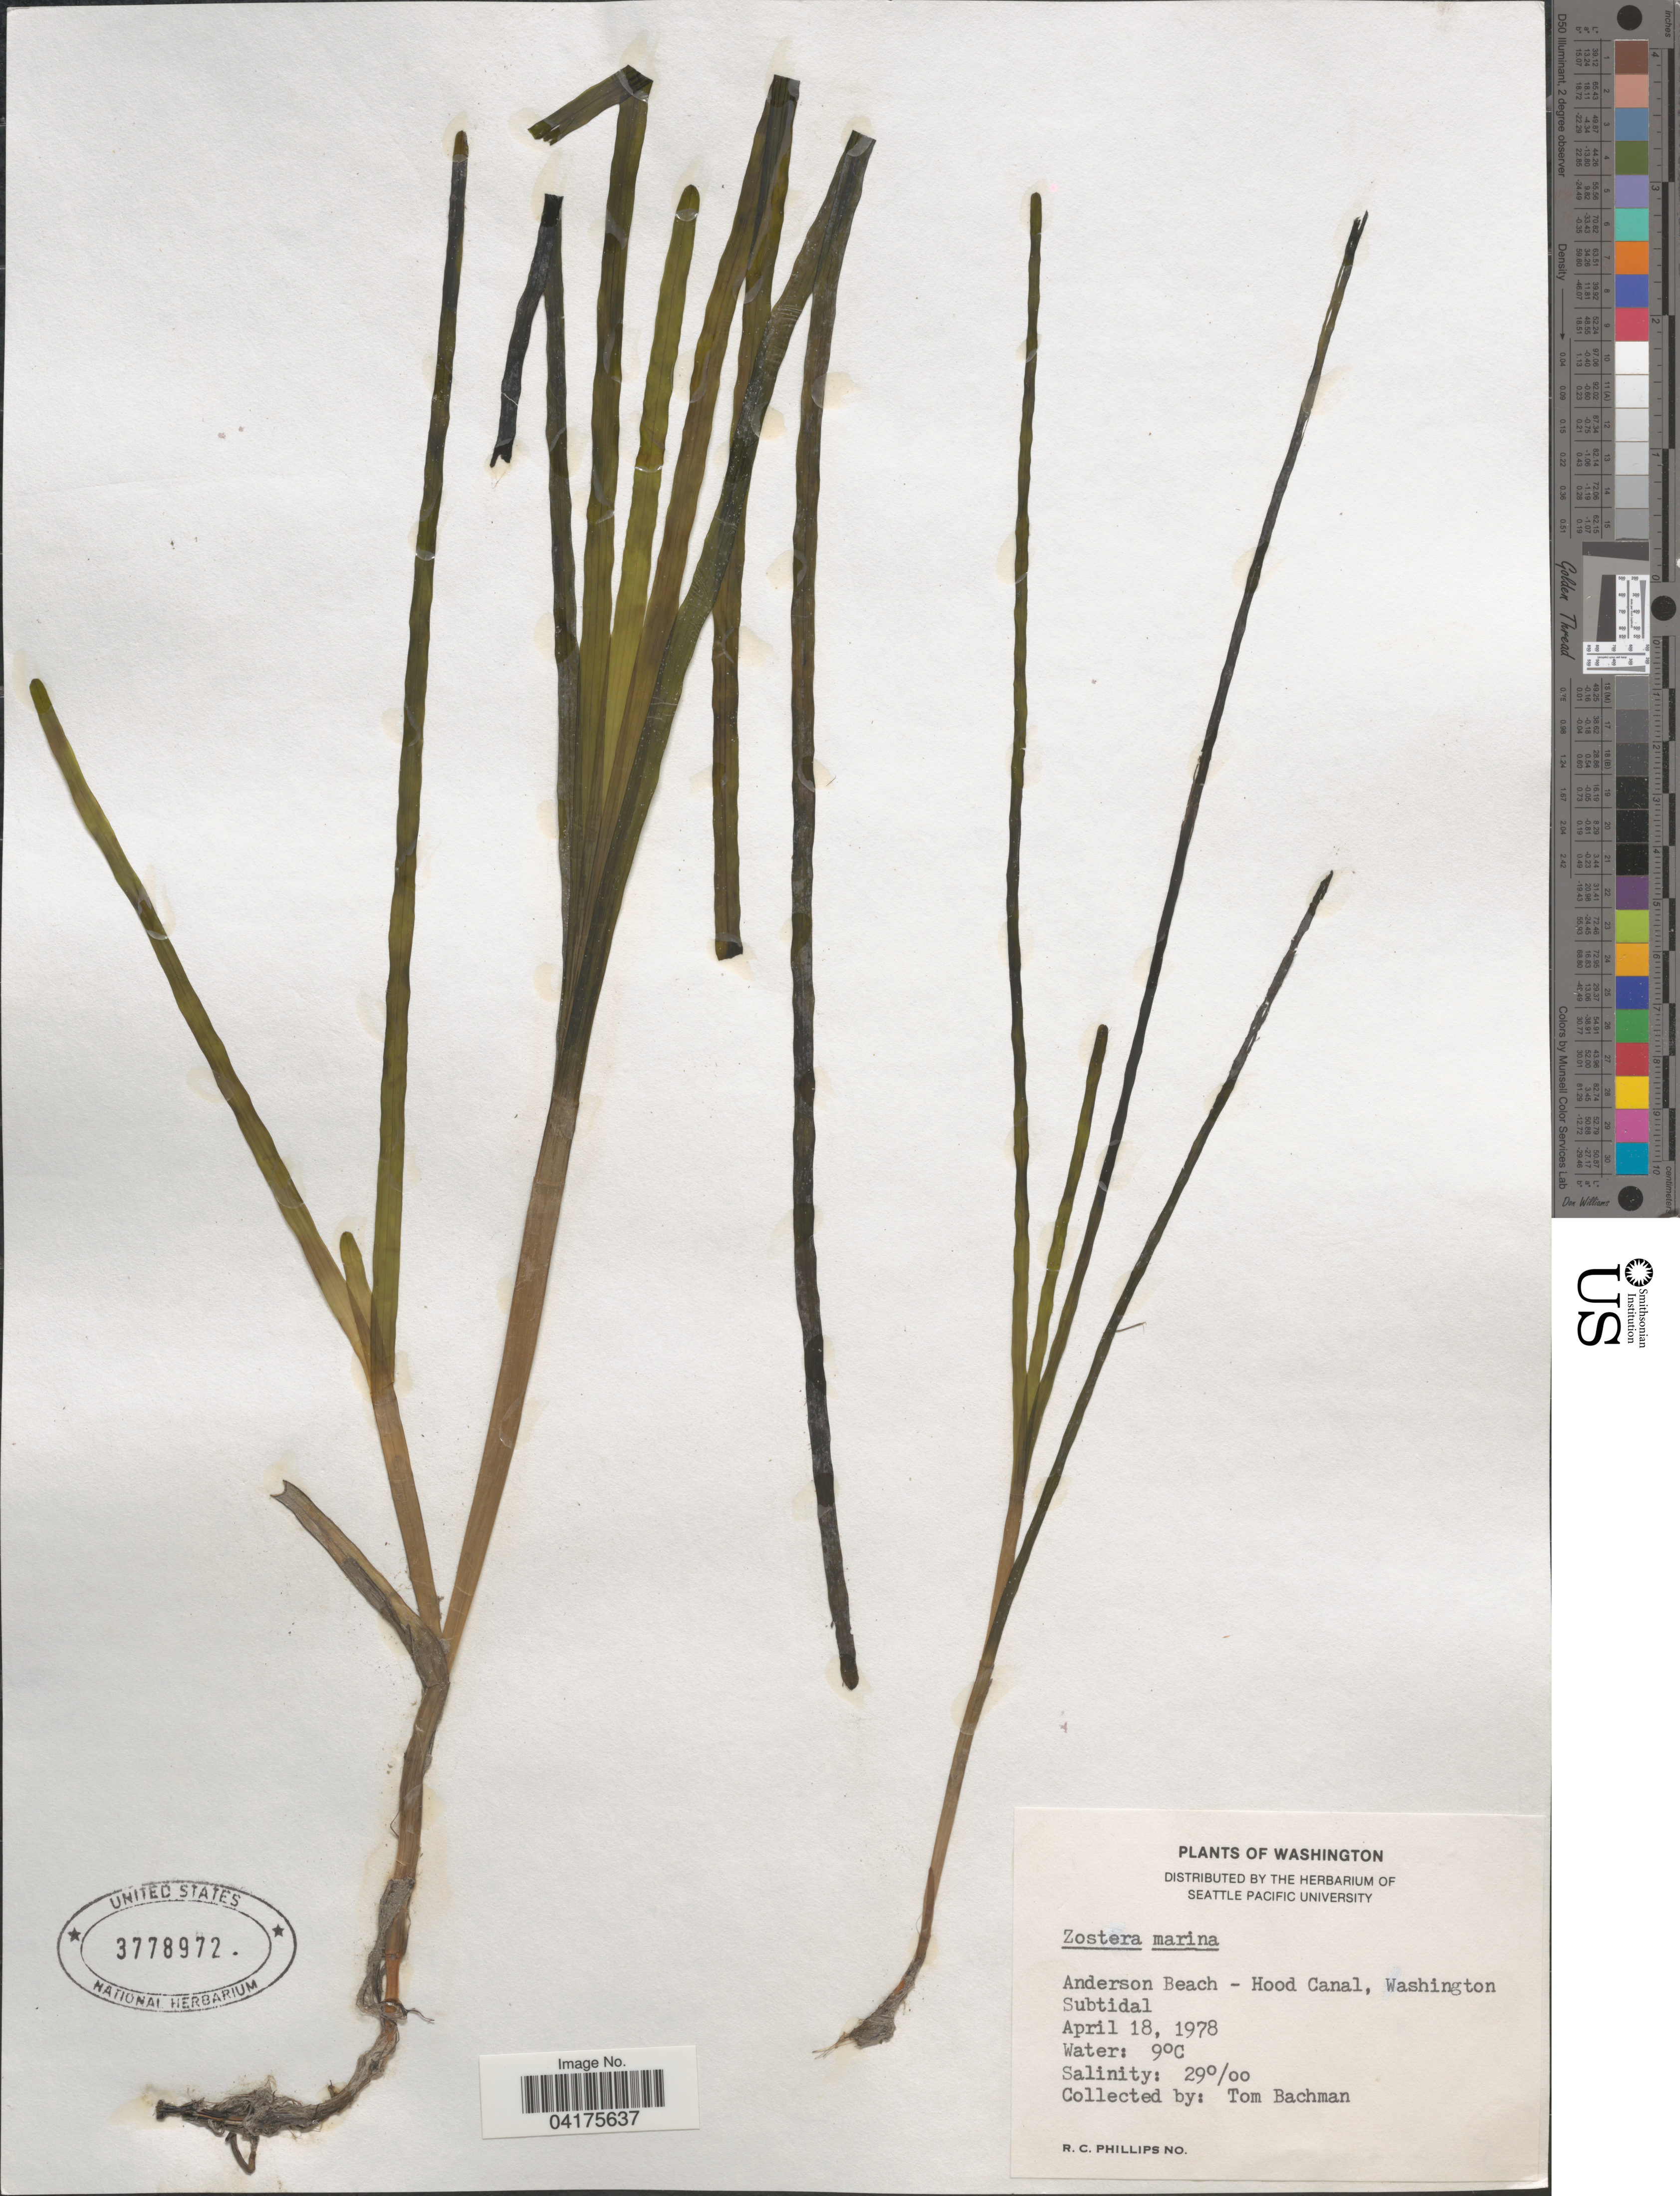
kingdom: Plantae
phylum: Tracheophyta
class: Liliopsida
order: Alismatales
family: Zosteraceae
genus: Zostera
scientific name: Zostera marina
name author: L.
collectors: T. Bachman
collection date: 1978-04-18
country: United States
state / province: Washington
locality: Anderson Beach - Hood Canal.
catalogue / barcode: US 3778972